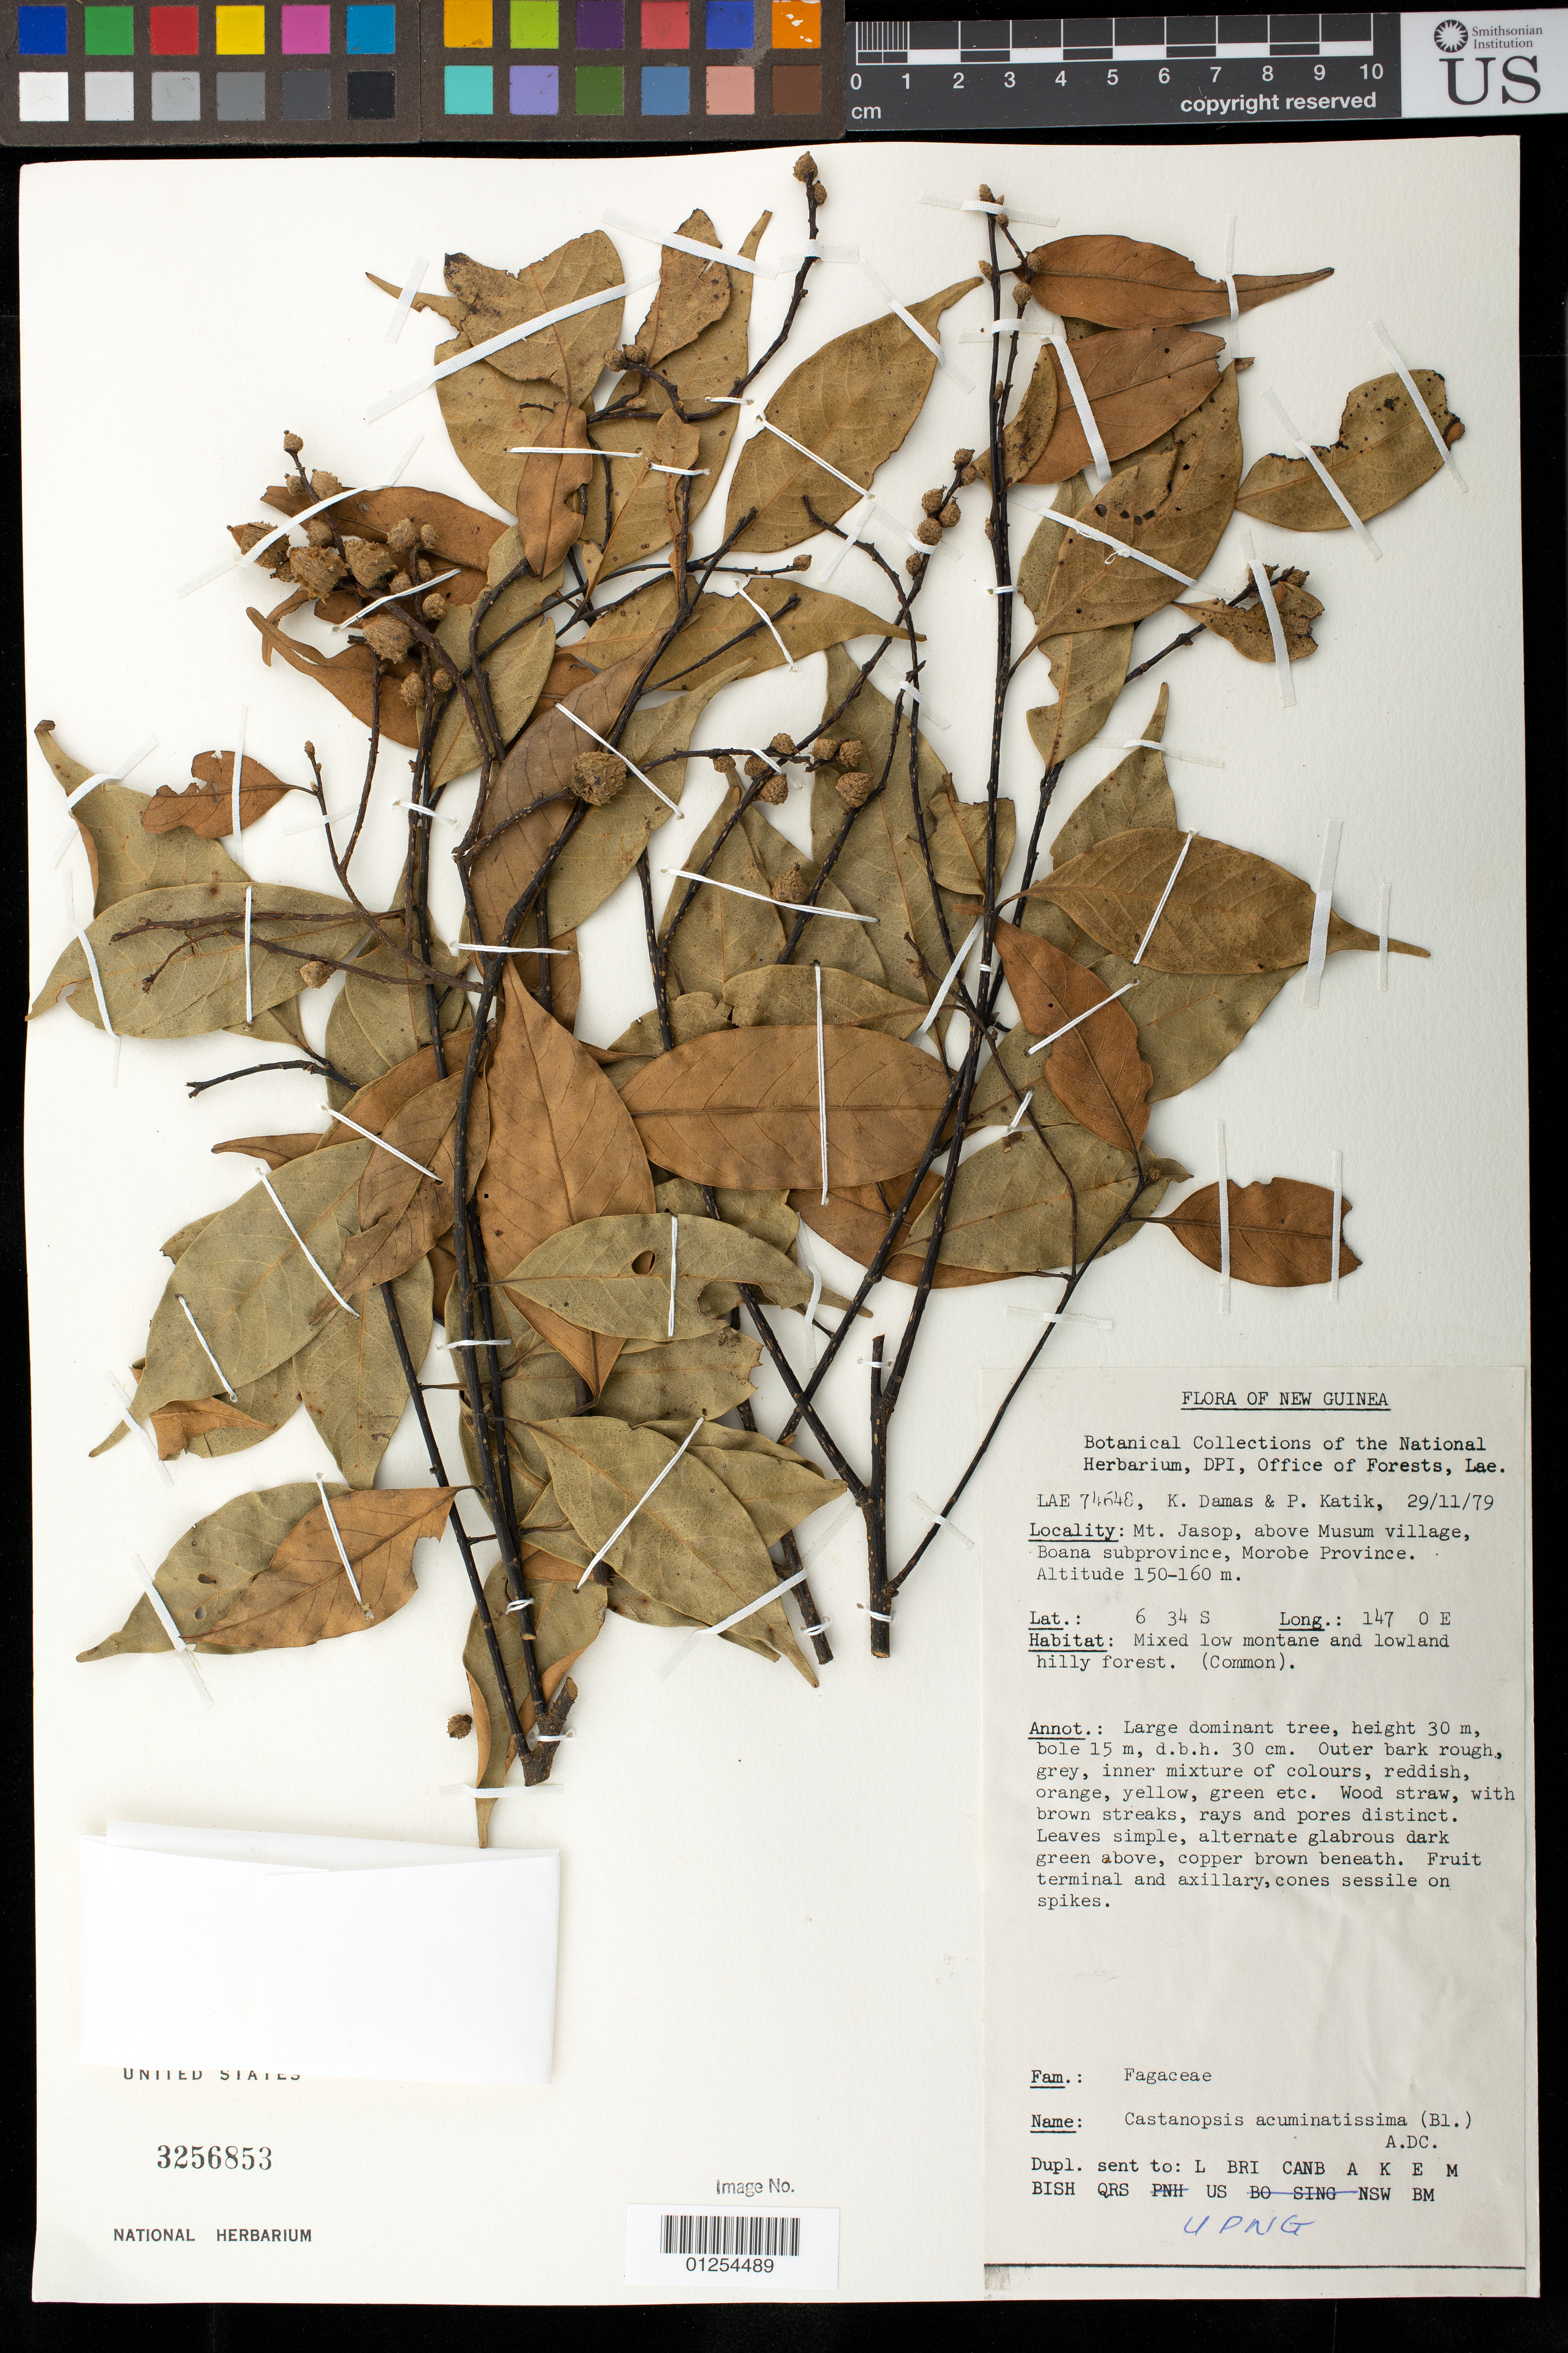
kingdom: Plantae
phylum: Tracheophyta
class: Magnoliopsida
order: Fagales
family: Fagaceae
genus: Castanopsis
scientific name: Castanopsis acuminatissima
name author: (Blume) A. DC.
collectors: K. Damas & P. Katik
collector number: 74648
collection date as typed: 29 Nov 1979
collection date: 1979-11-29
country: Papua New Guinea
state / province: Morobe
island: New Guinea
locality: Mt. Jasop, above Musum village, Boana subprovince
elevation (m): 150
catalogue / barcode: US 3256853